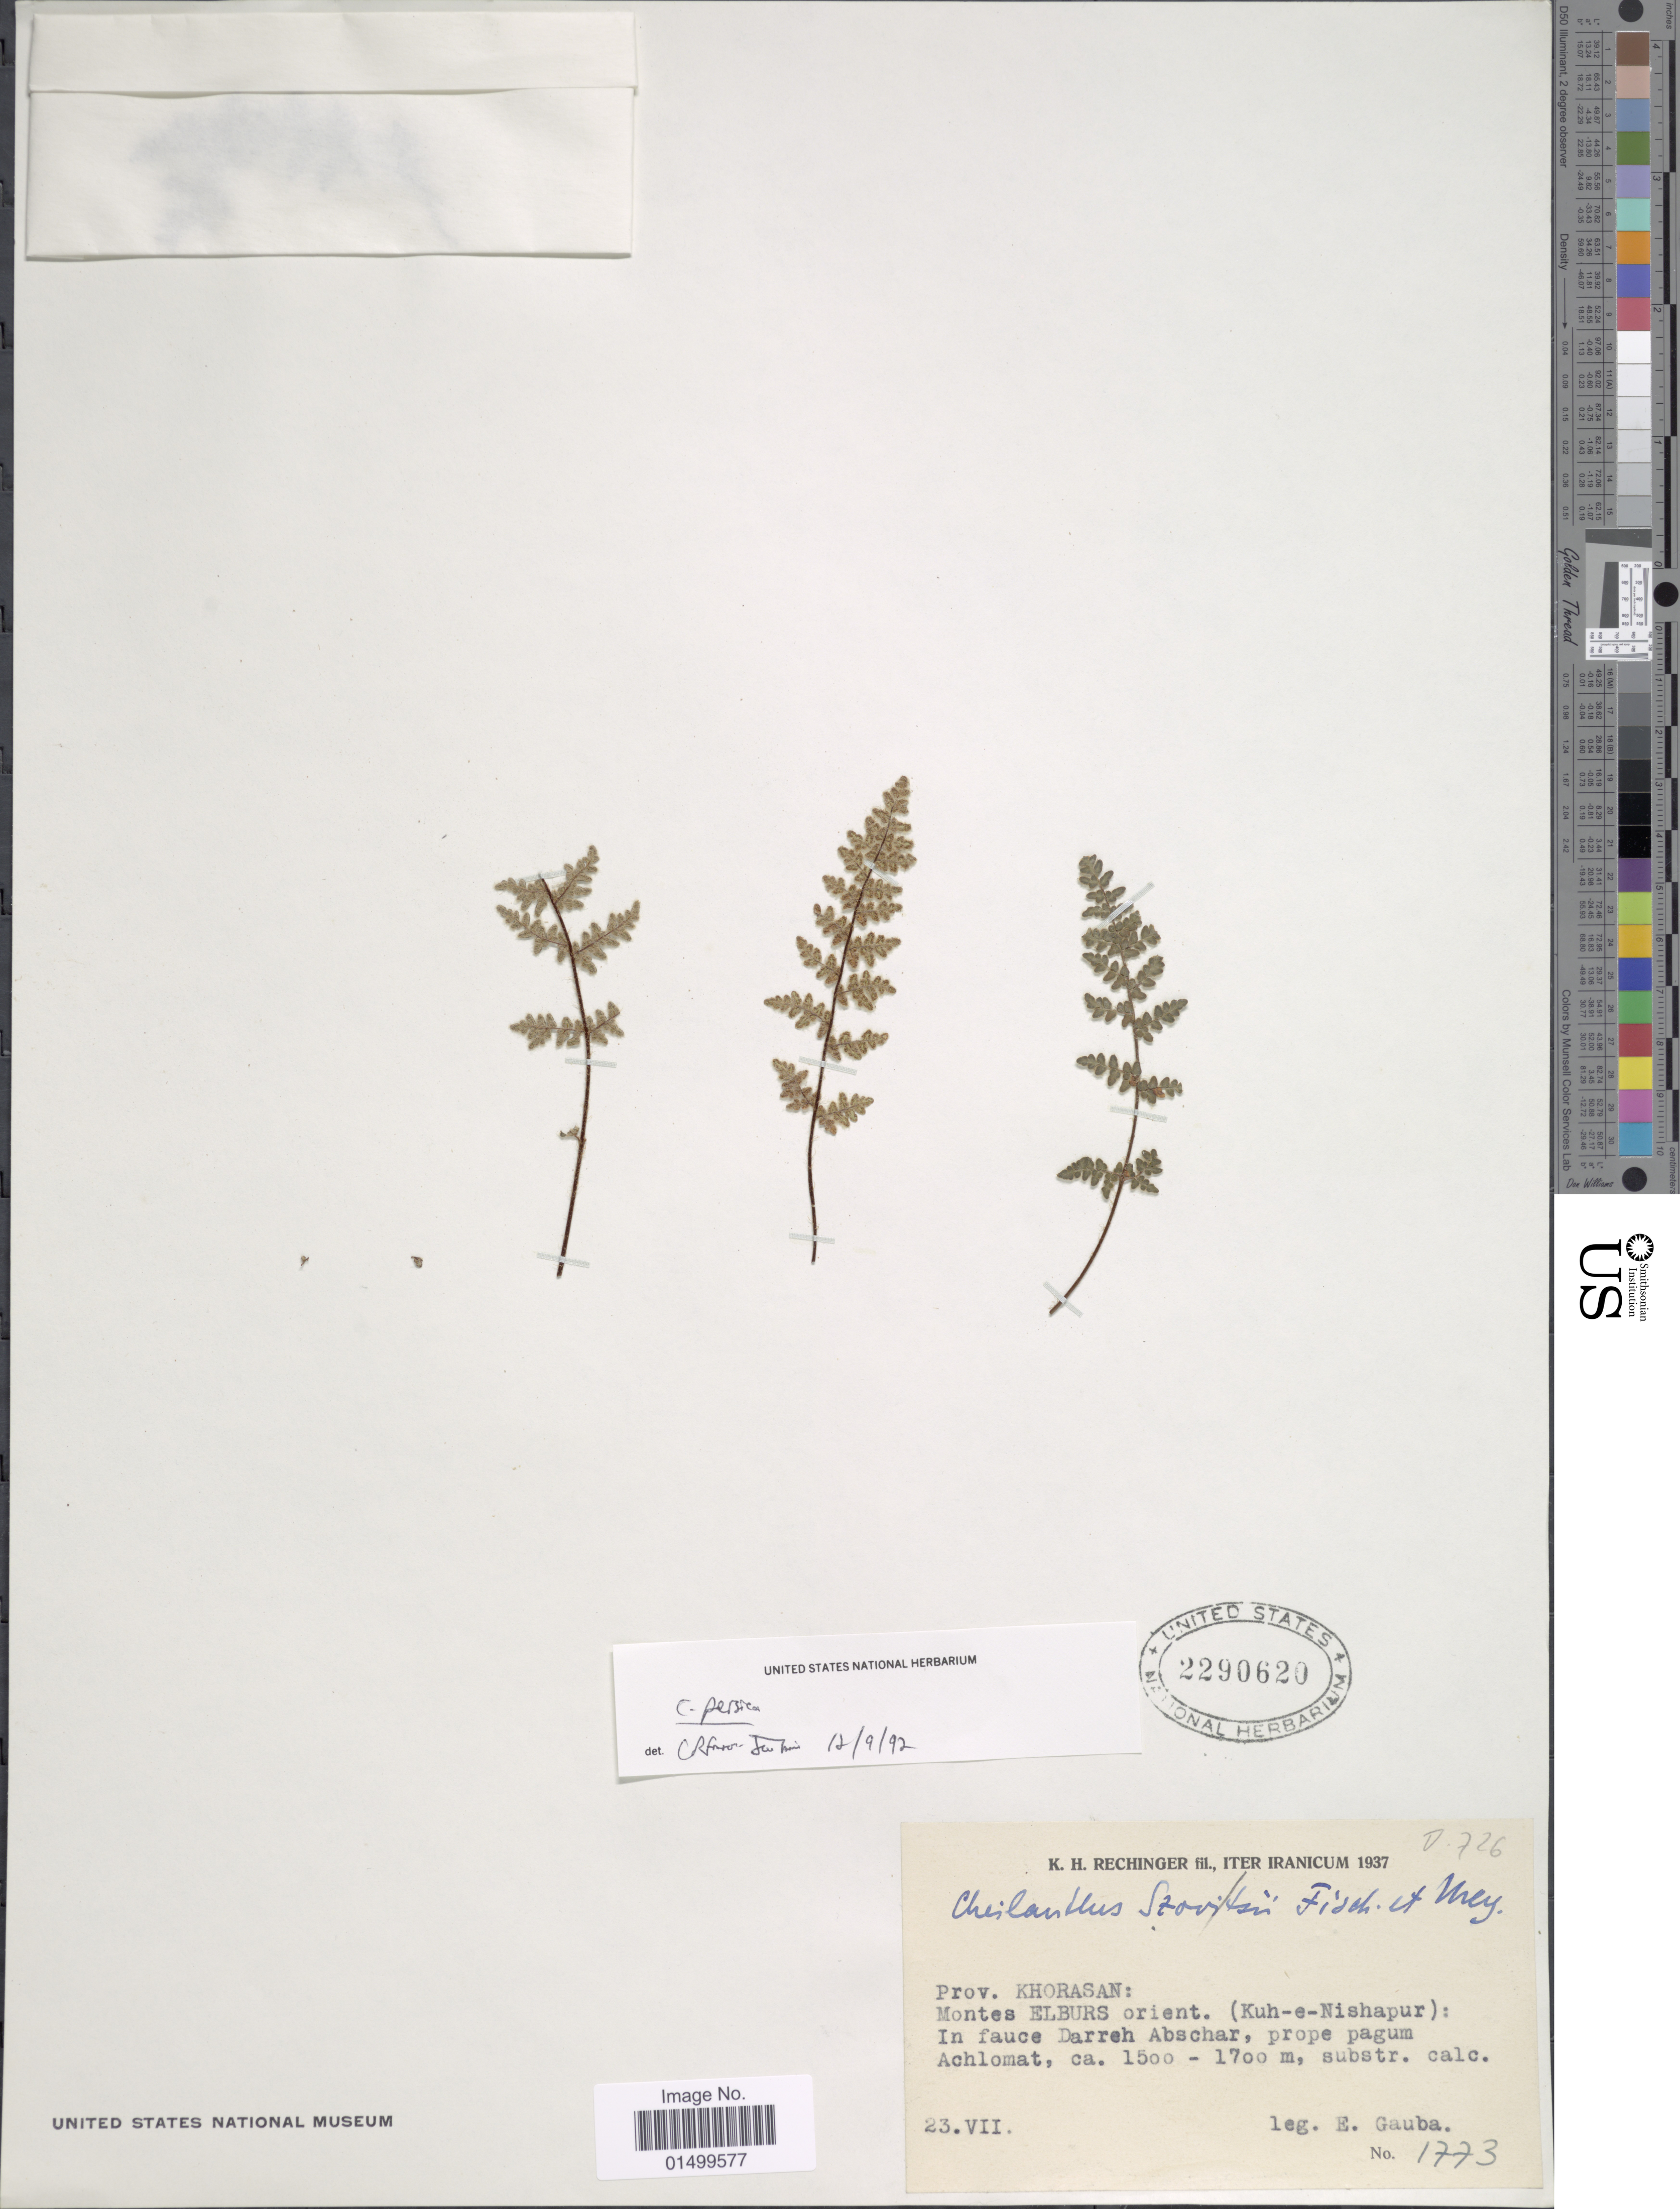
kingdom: Plantae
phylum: Tracheophyta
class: Polypodiopsida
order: Polypodiales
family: Pteridaceae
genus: Cheilanthes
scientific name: Cheilanthes persica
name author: (Bory) Mett. ex Kuhn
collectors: E. Gauba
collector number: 1773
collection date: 1937-07-23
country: Iran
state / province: Khorasan [obsolete]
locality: Montes Elburs orient. (Kuh-e-Nishapur): In fauce Darreh Abschar, prope pagum Achlomat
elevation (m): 1500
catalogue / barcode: US 2290620